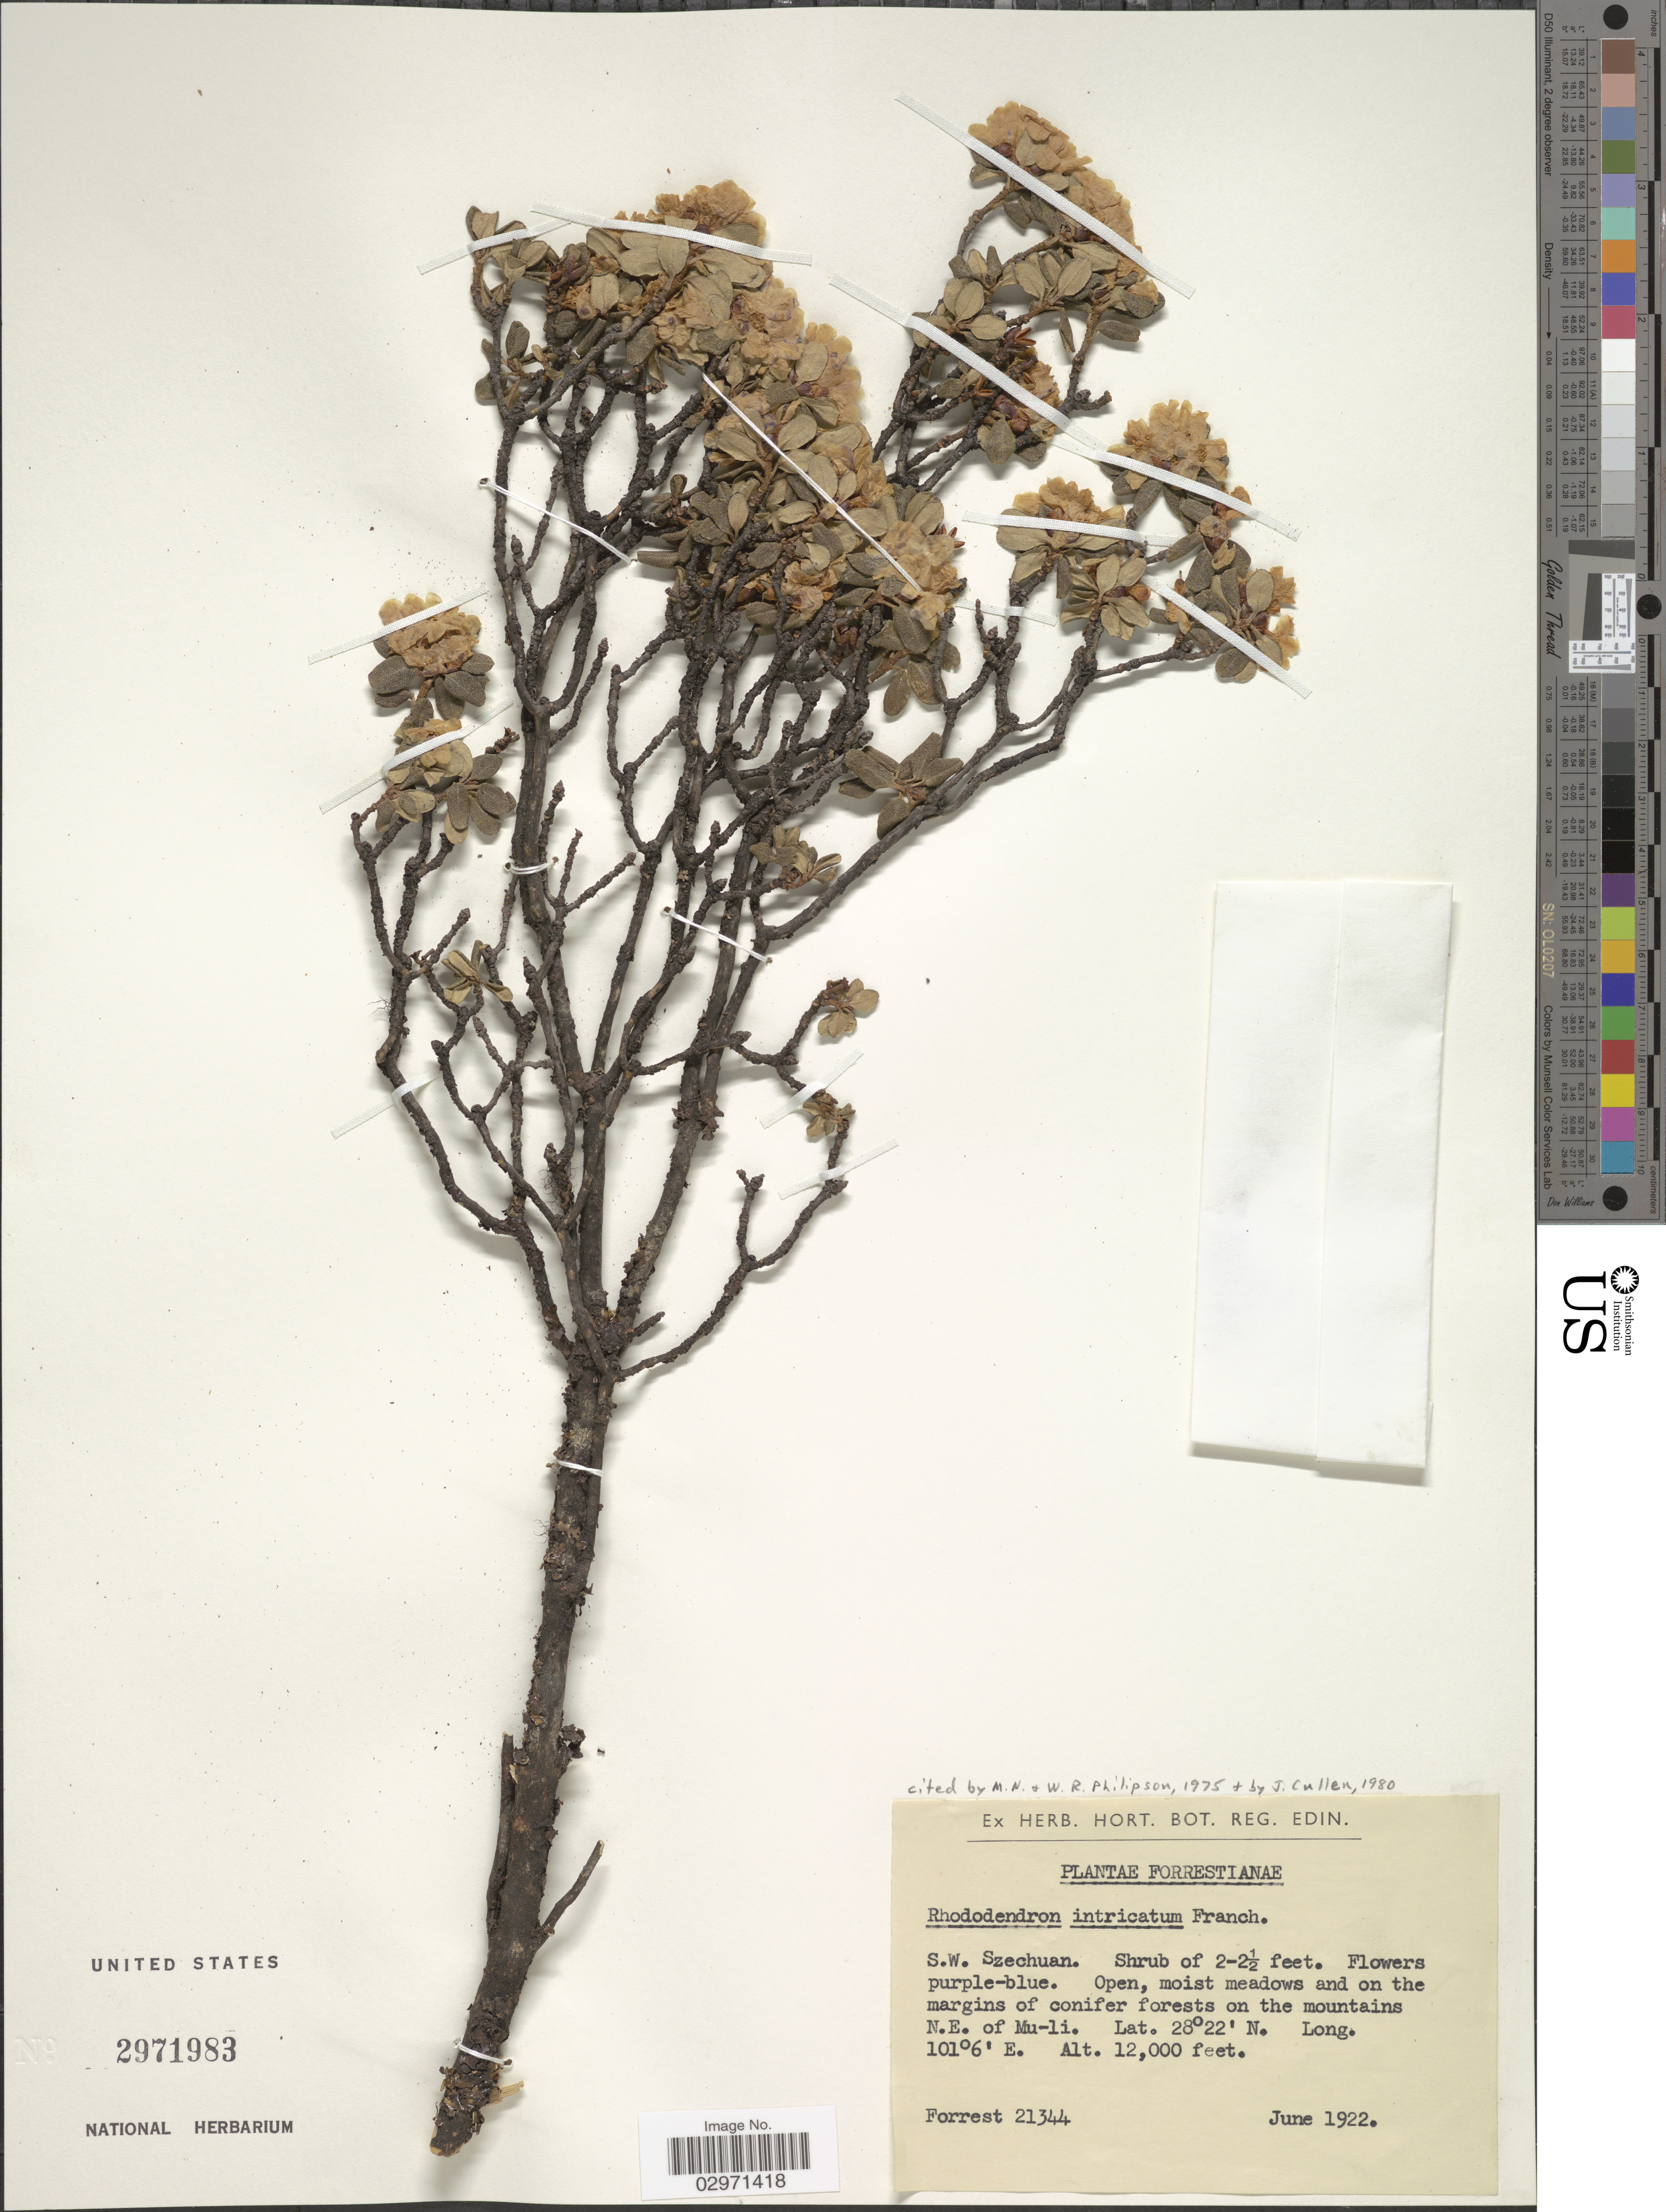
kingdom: Plantae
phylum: Tracheophyta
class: Magnoliopsida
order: Ericales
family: Ericaceae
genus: Rhododendron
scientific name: Rhododendron intricatum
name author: Franch.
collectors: -. Forrest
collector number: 21344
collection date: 1922-06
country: China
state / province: Sichuan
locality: S.W. Szechuan. On the mountains N.E. of Mu-li.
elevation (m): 3658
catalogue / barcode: US 2971983